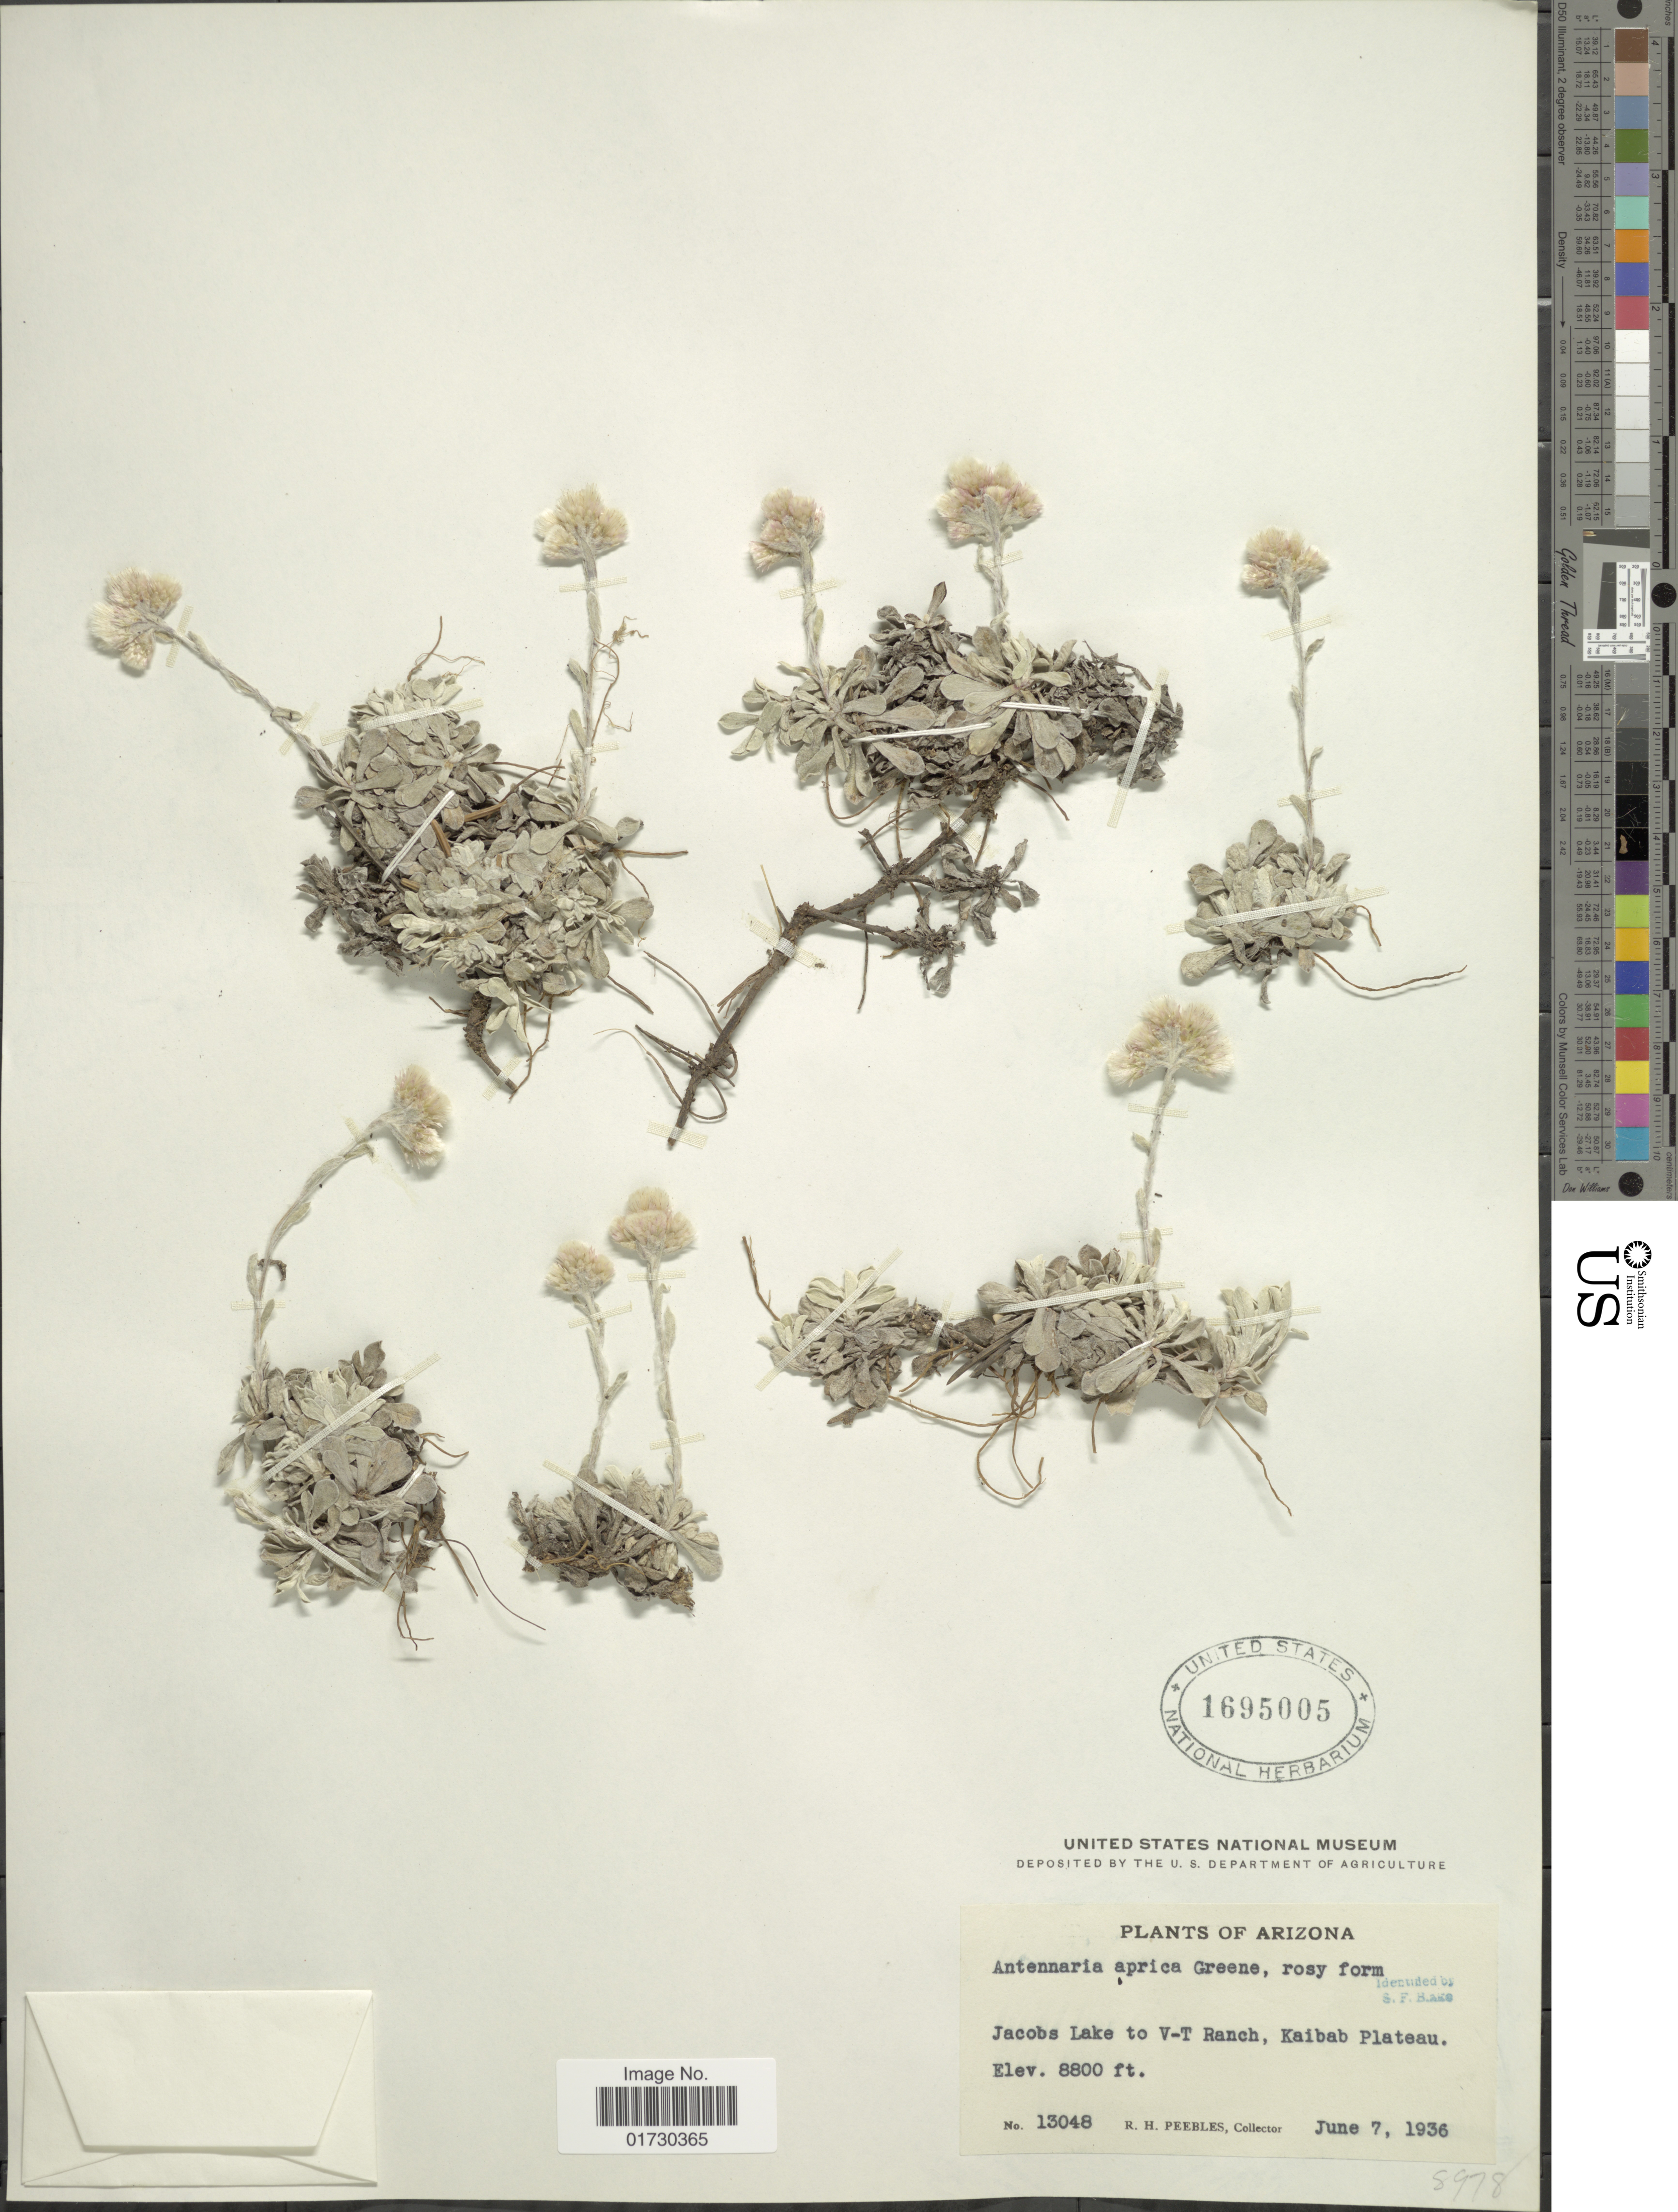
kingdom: Plantae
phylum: Tracheophyta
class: Magnoliopsida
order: Asterales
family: Asteraceae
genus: Antennaria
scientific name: Antennaria aprica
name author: Greene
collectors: R. H. Peebles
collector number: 13048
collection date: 1935-06-07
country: United States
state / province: Arizona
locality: Jacobs Lake to V-T Ranch, Kaibab Plateau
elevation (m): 2682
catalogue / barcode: US 1695005